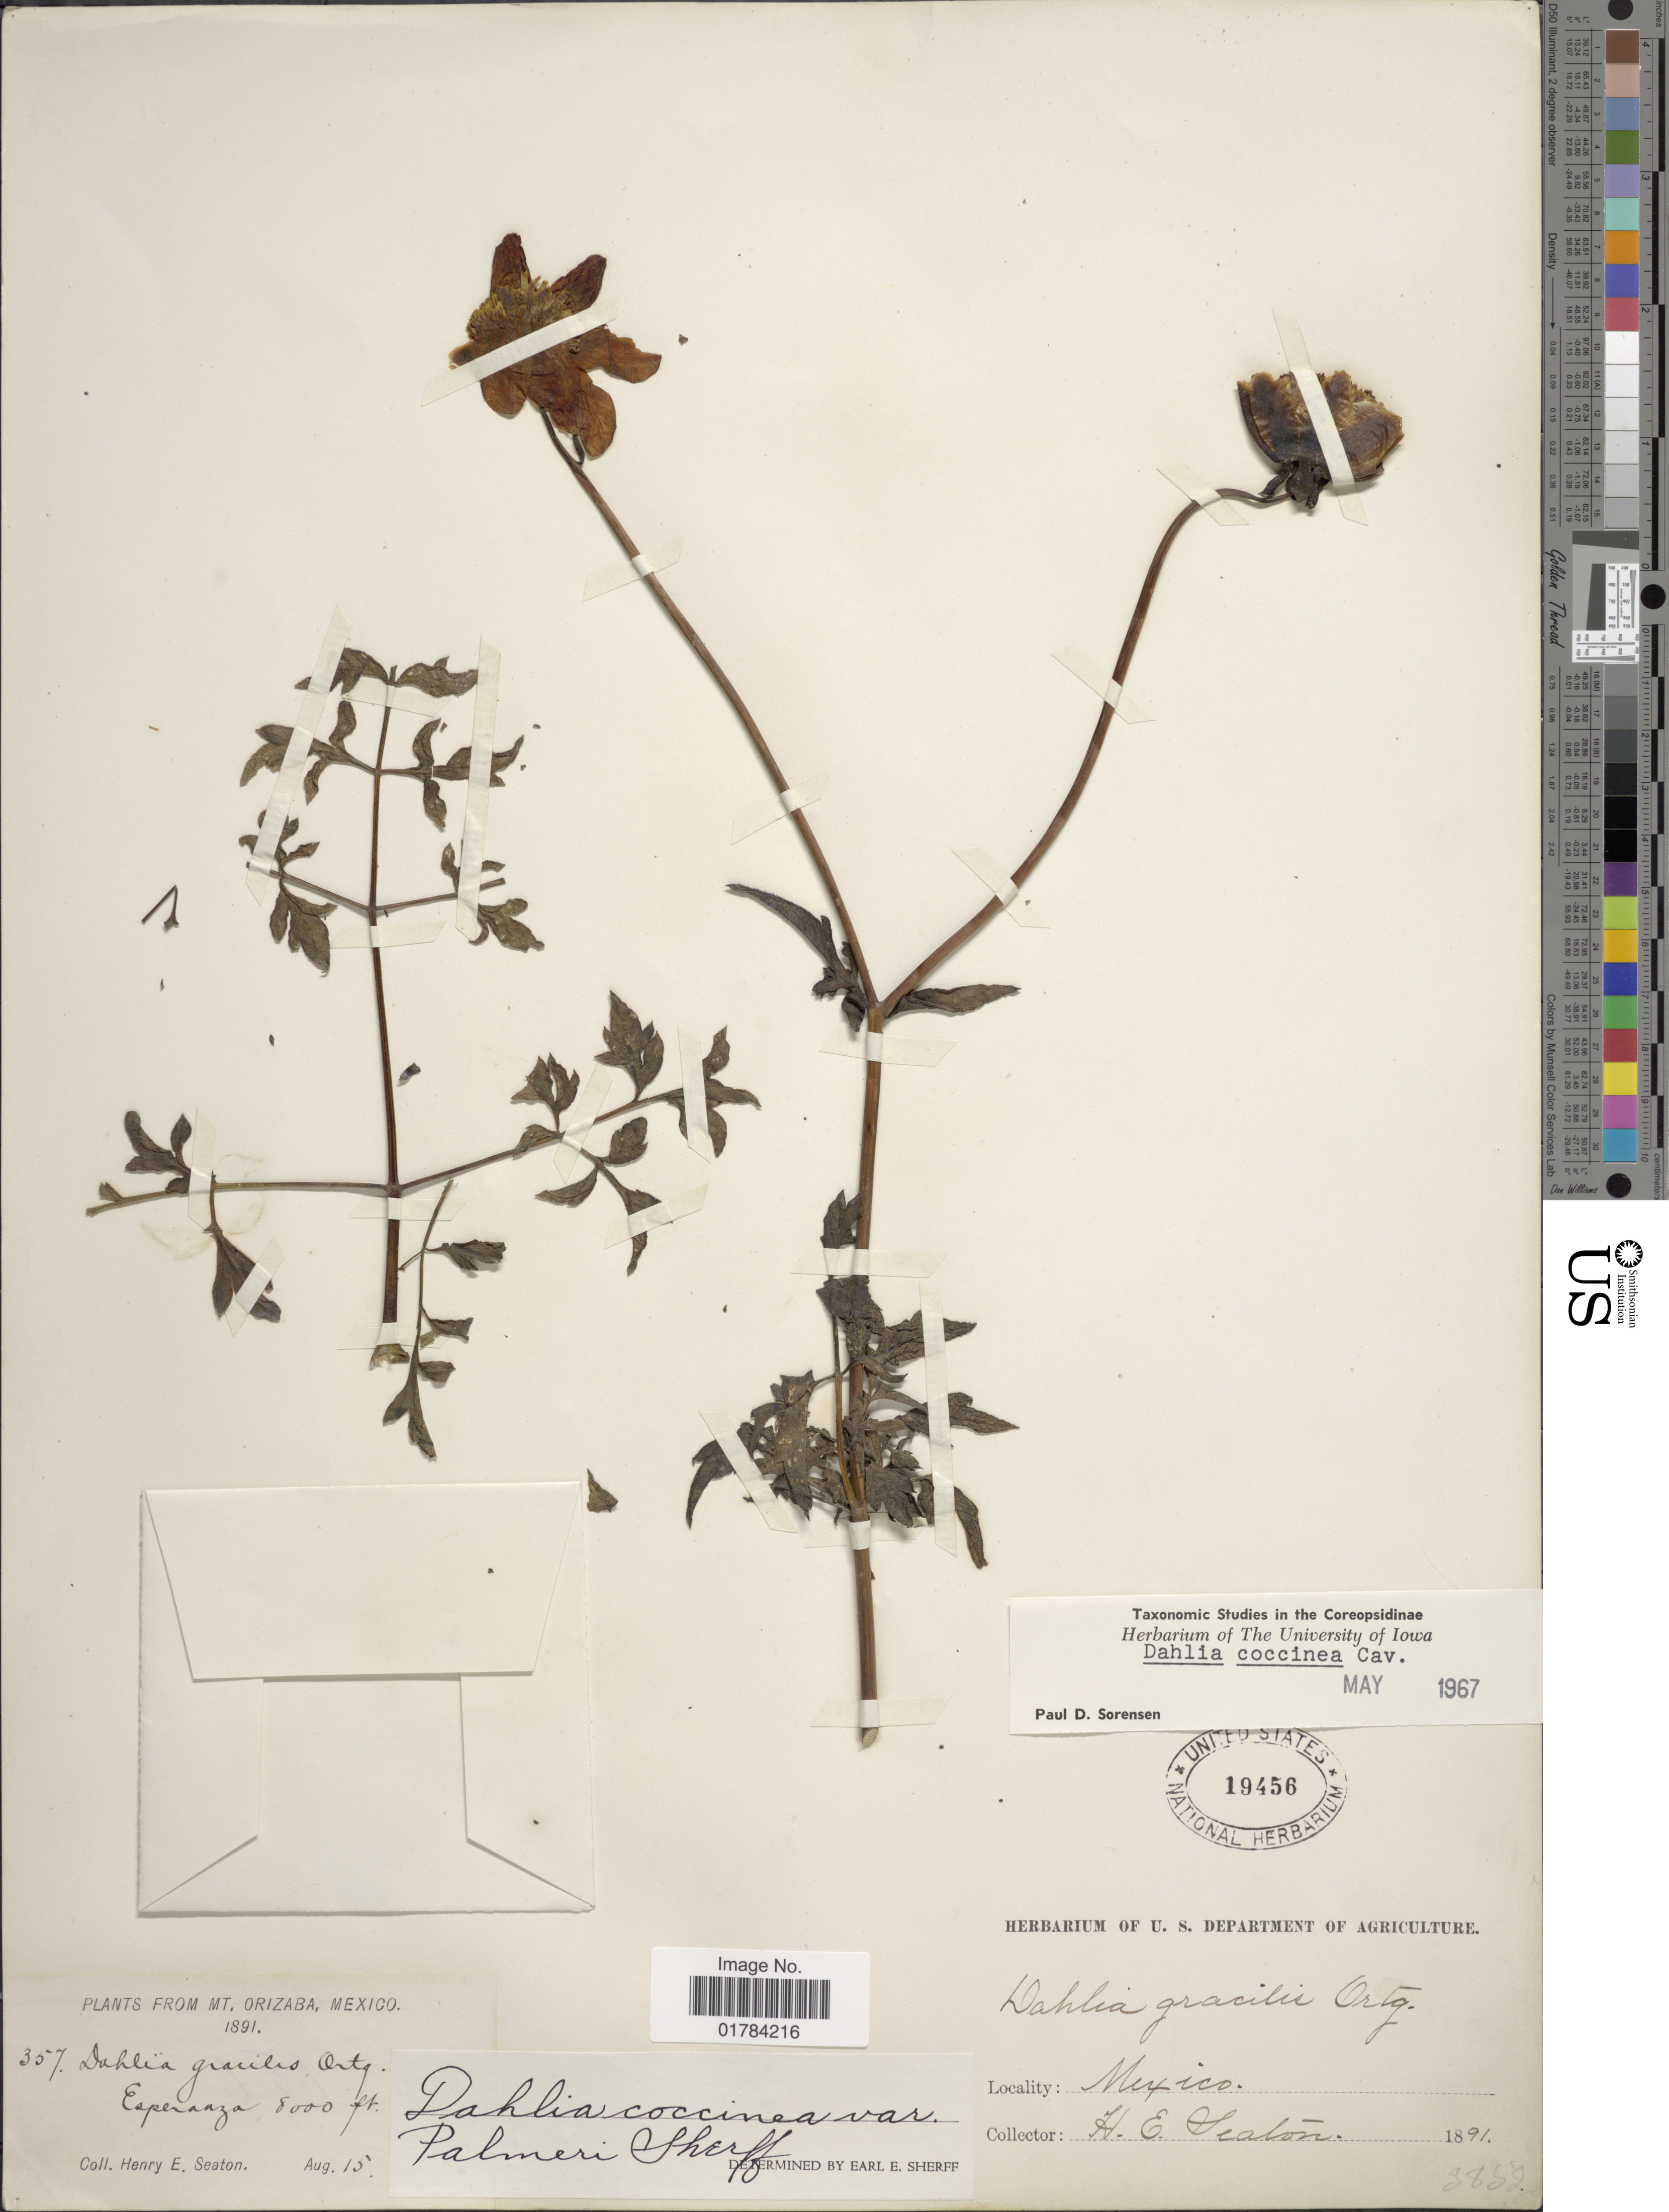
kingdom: Plantae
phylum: Tracheophyta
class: Magnoliopsida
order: Asterales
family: Asteraceae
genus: Dahlia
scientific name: Dahlia coccinea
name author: Cav.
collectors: H. E. Seaton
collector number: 357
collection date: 1891-08-15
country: Mexico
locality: Mt. Orizaba, Esperanza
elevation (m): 2438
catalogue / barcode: US 19456